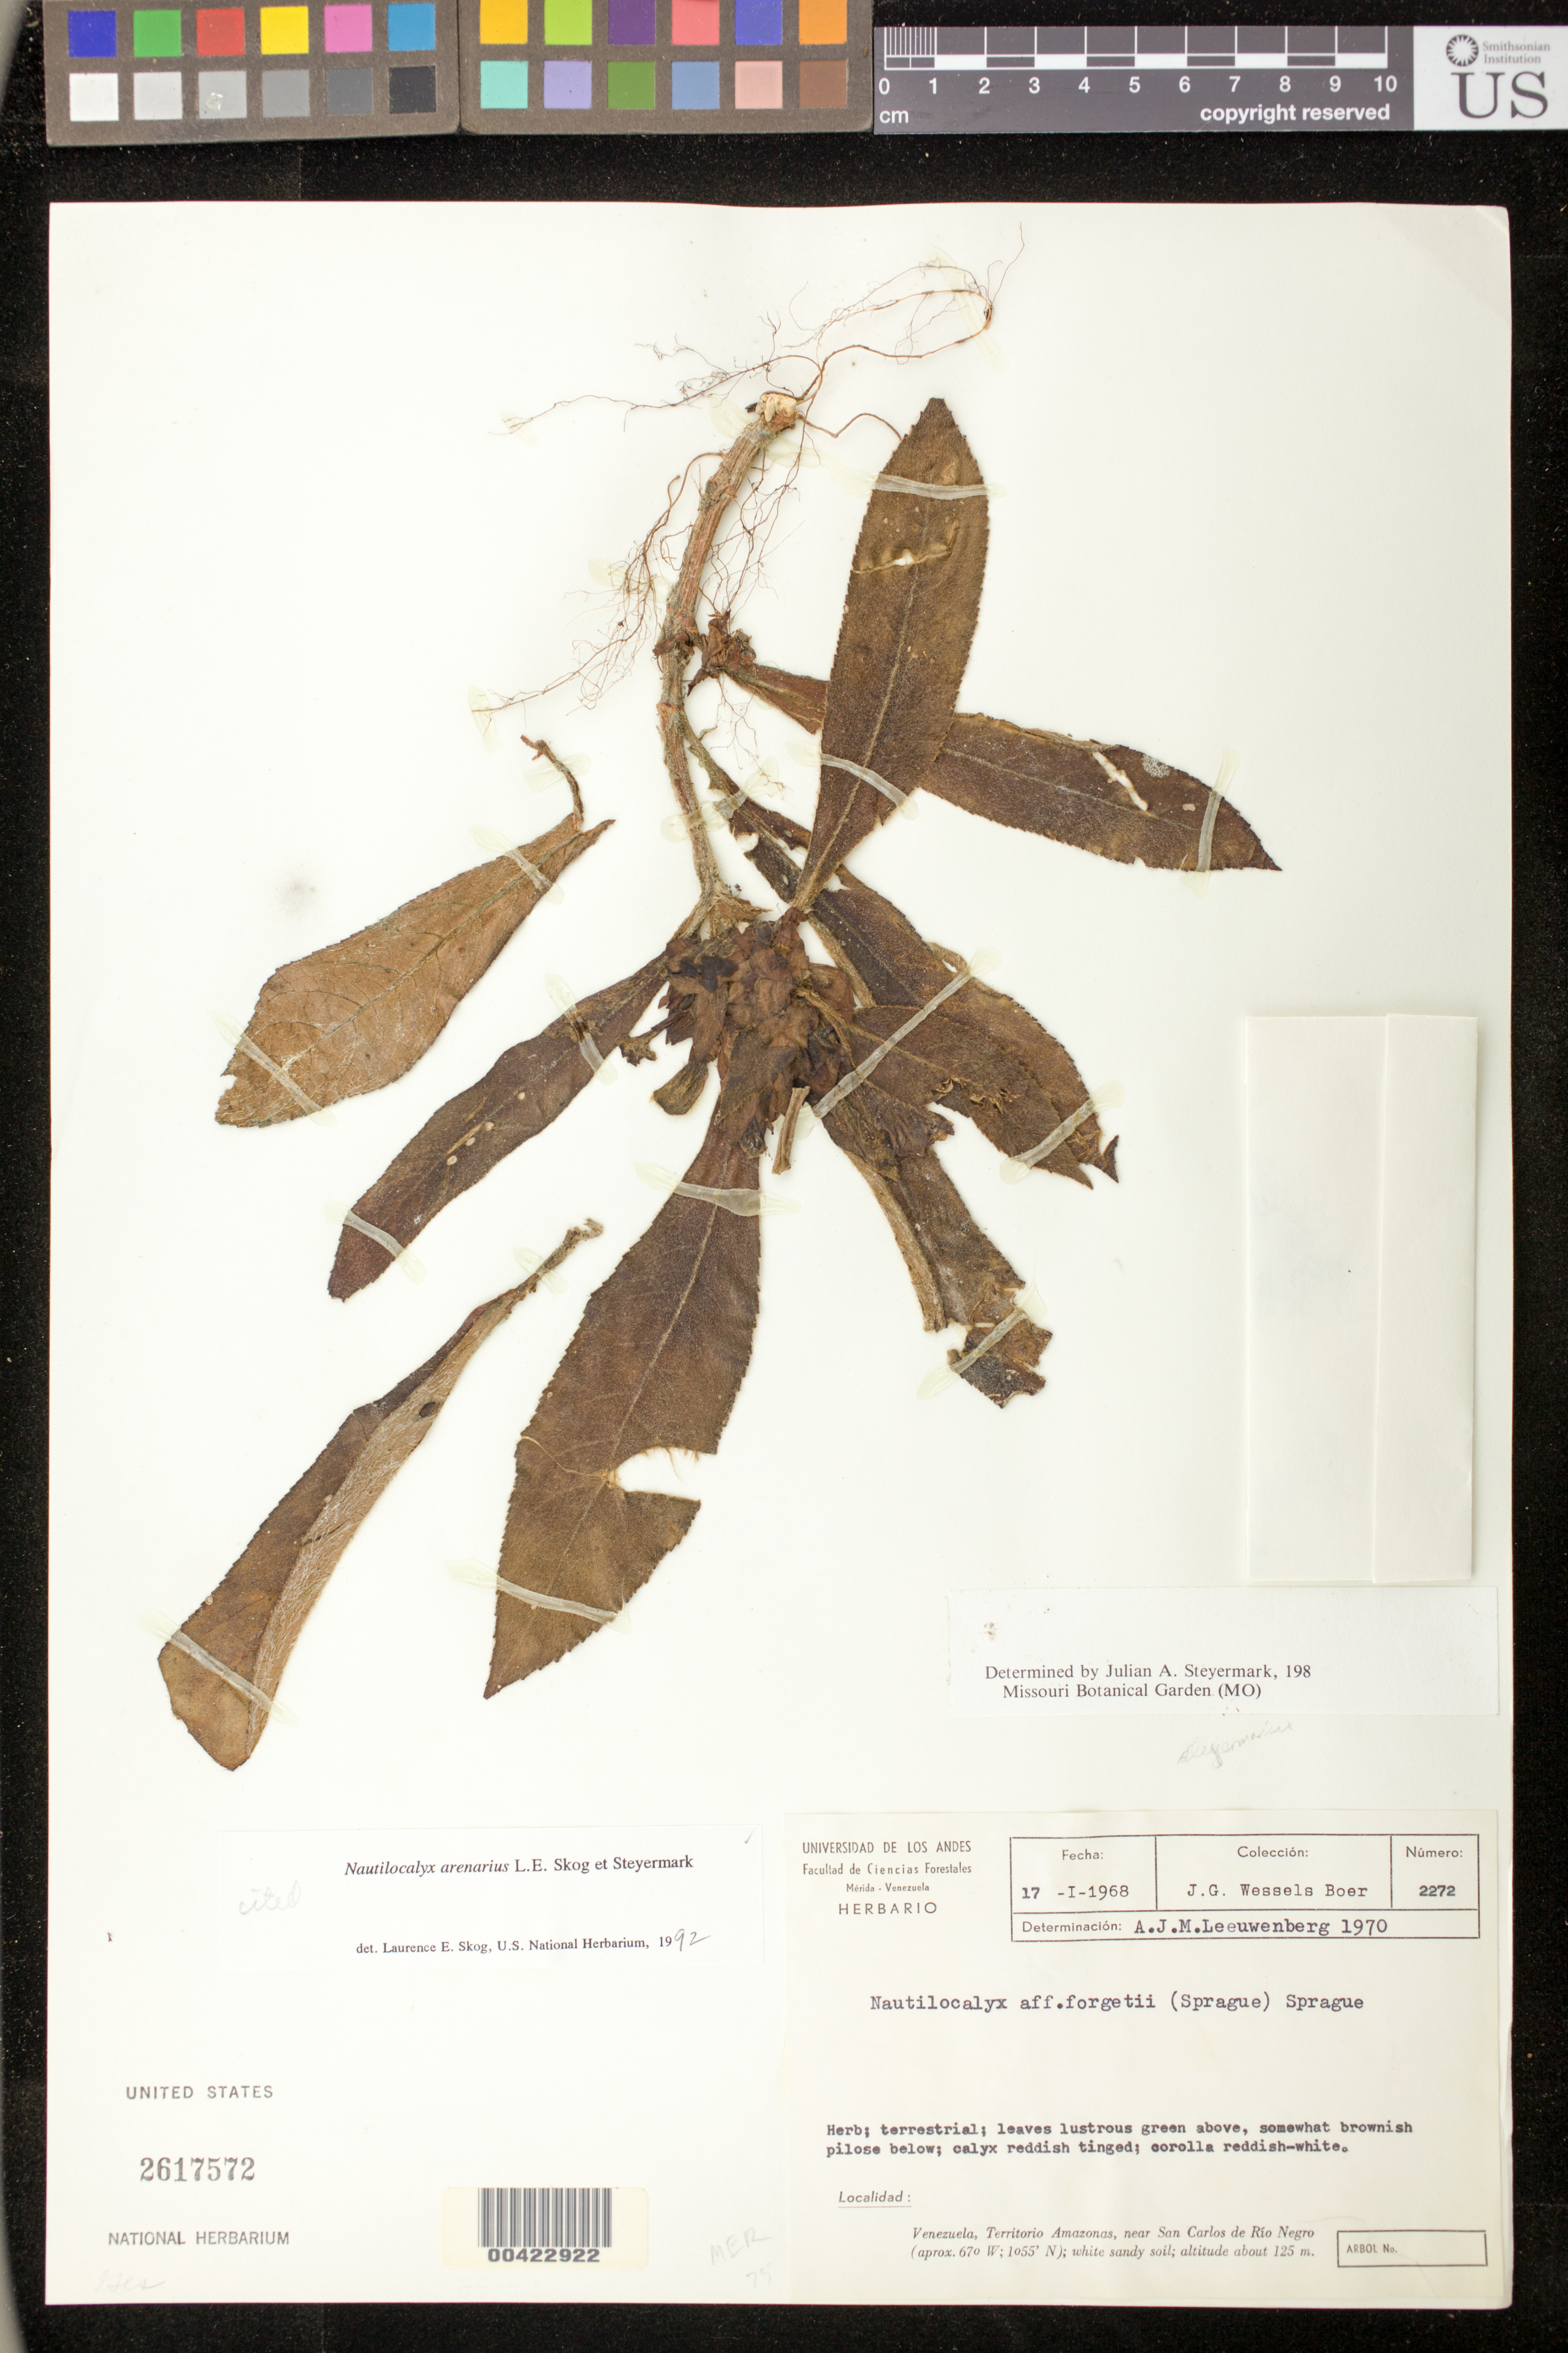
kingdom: Plantae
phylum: Tracheophyta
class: Magnoliopsida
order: Lamiales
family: Gesneriaceae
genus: Nautilocalyx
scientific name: Nautilocalyx arenarius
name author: L.E. Skog & Steyerm.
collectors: J. G. Wessels Boer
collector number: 2272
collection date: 1968-01-17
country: Venezuela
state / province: Amazonas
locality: Territorio Amazonas, near San Carlos de Rio Negro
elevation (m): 125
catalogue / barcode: US 2617572